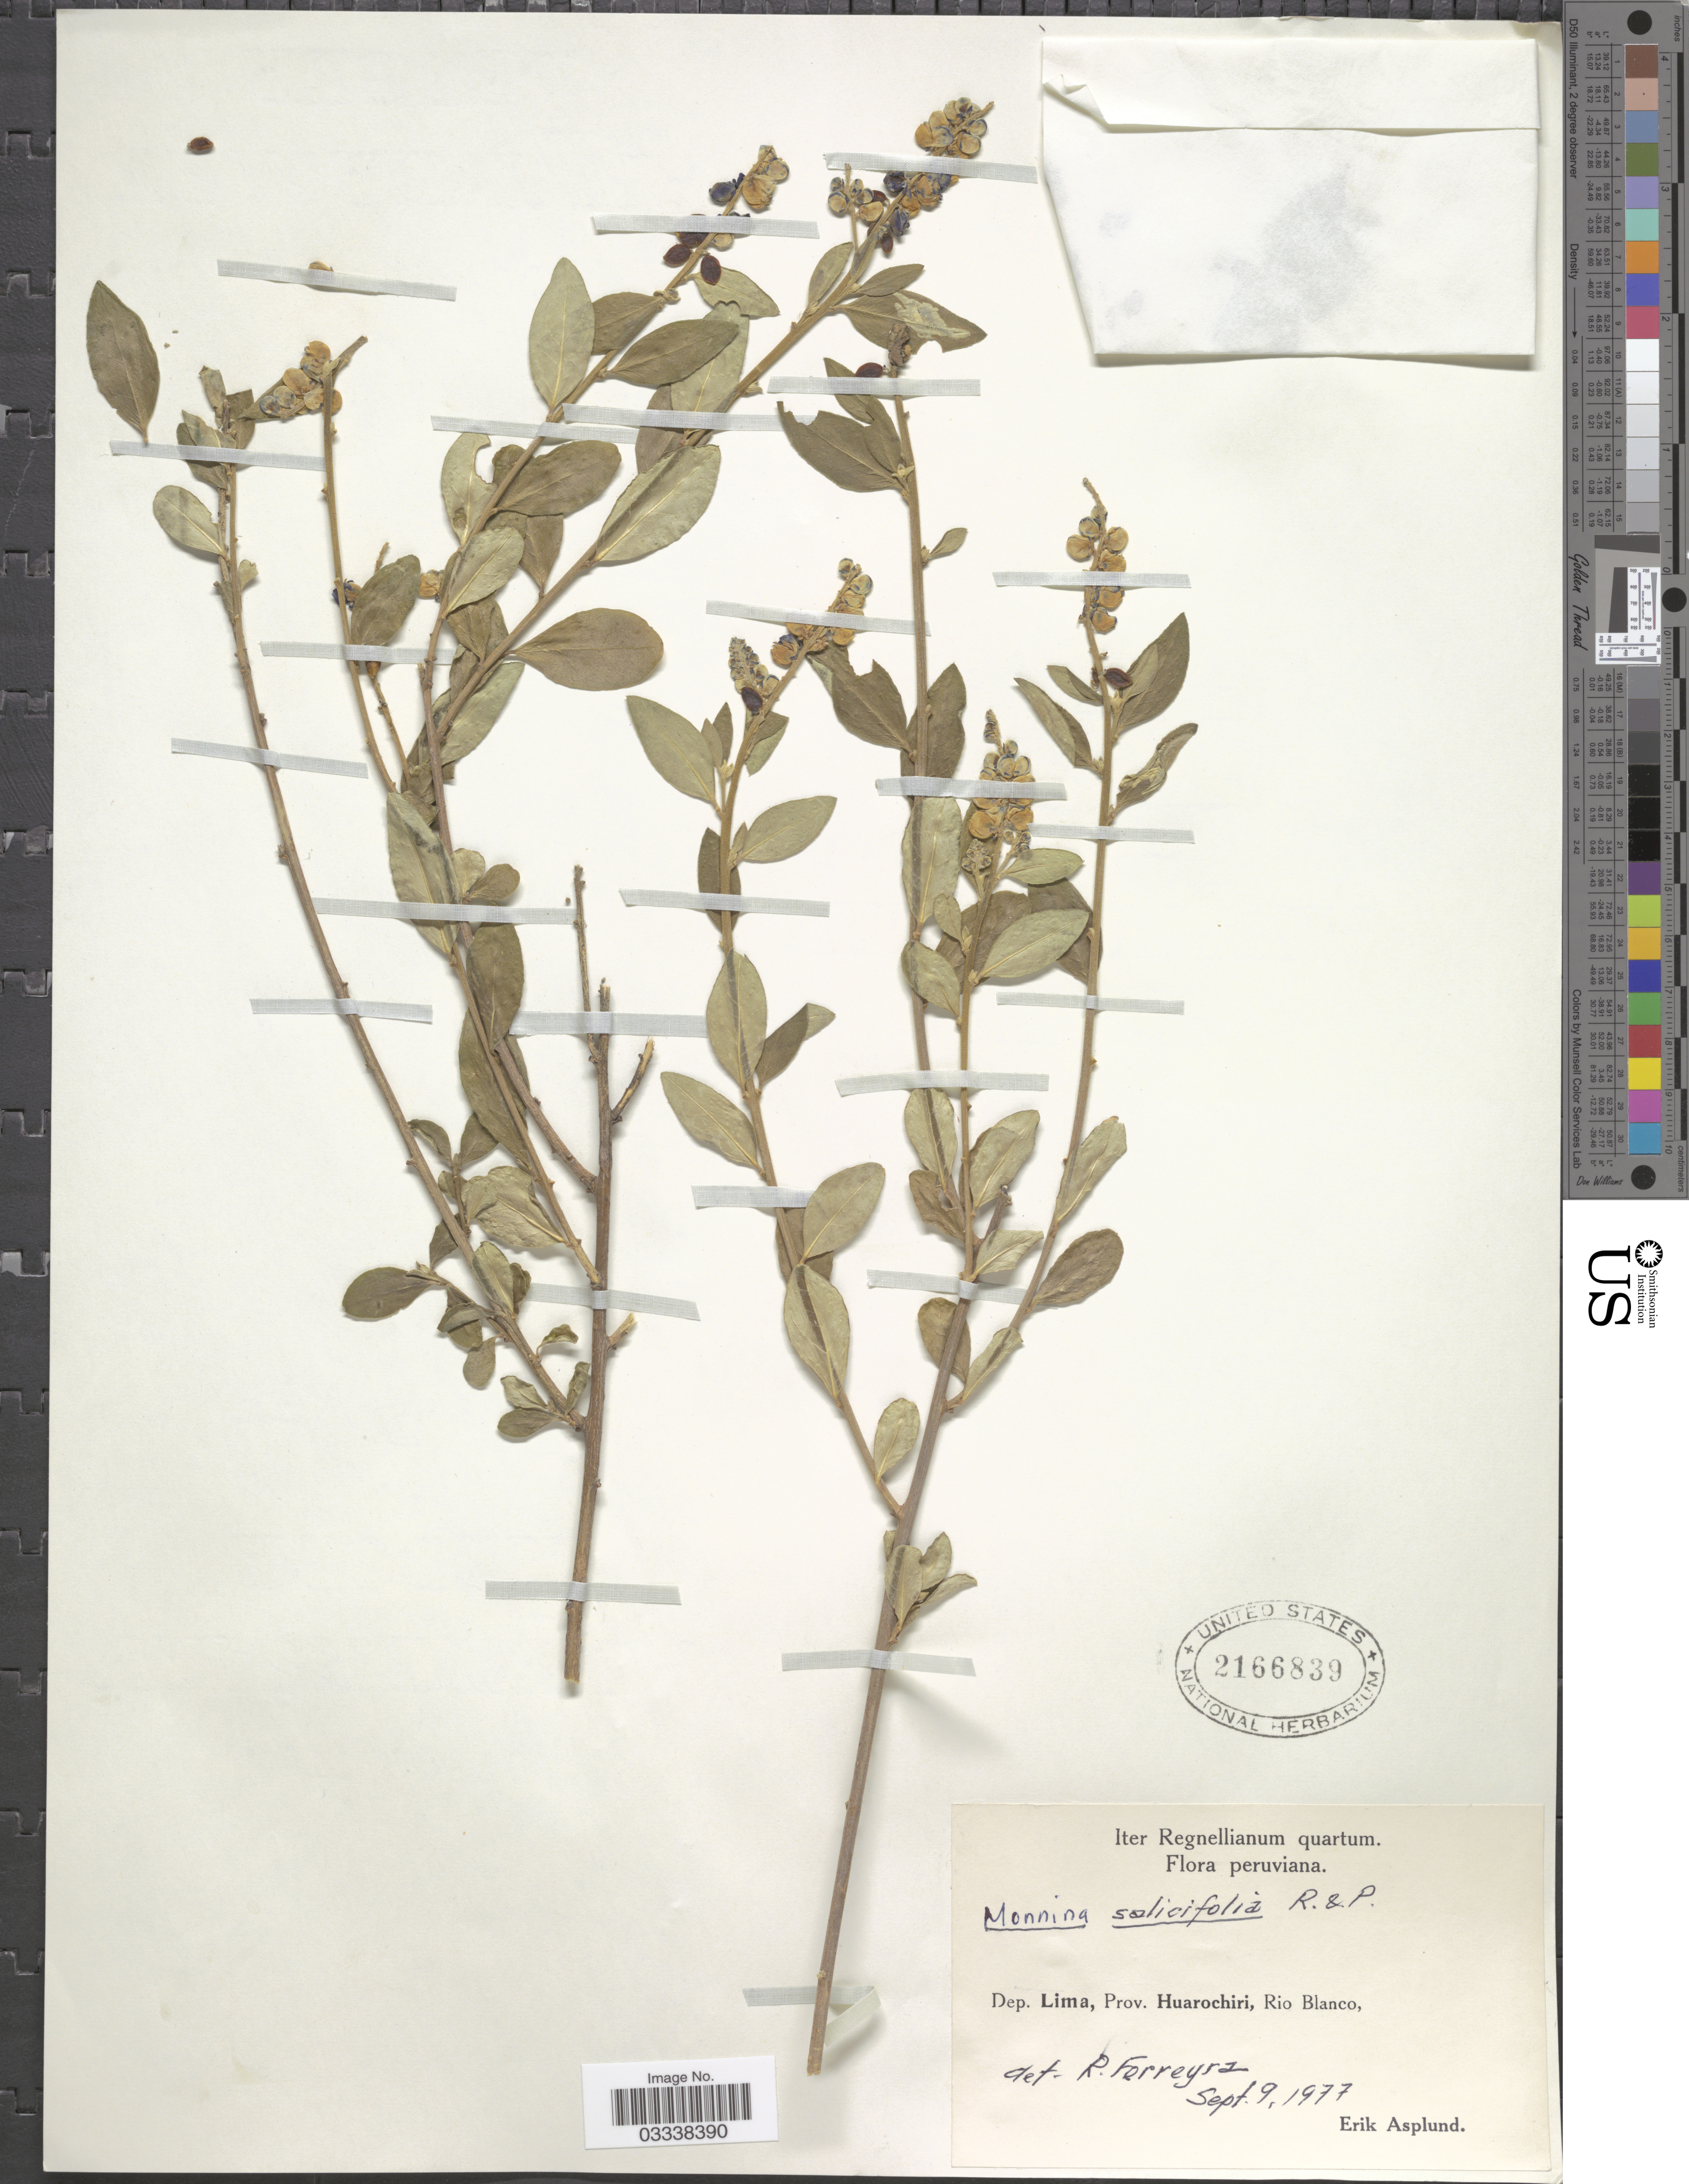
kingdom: Plantae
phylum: Tracheophyta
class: Magnoliopsida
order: Fabales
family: Polygalaceae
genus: Monnina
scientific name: Monnina salicifolia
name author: Ruiz & Pav.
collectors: E. Asplund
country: Peru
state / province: Lima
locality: Dep. Lima, Prov. Huarochiri, Rio Blanco.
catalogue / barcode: US 2166839